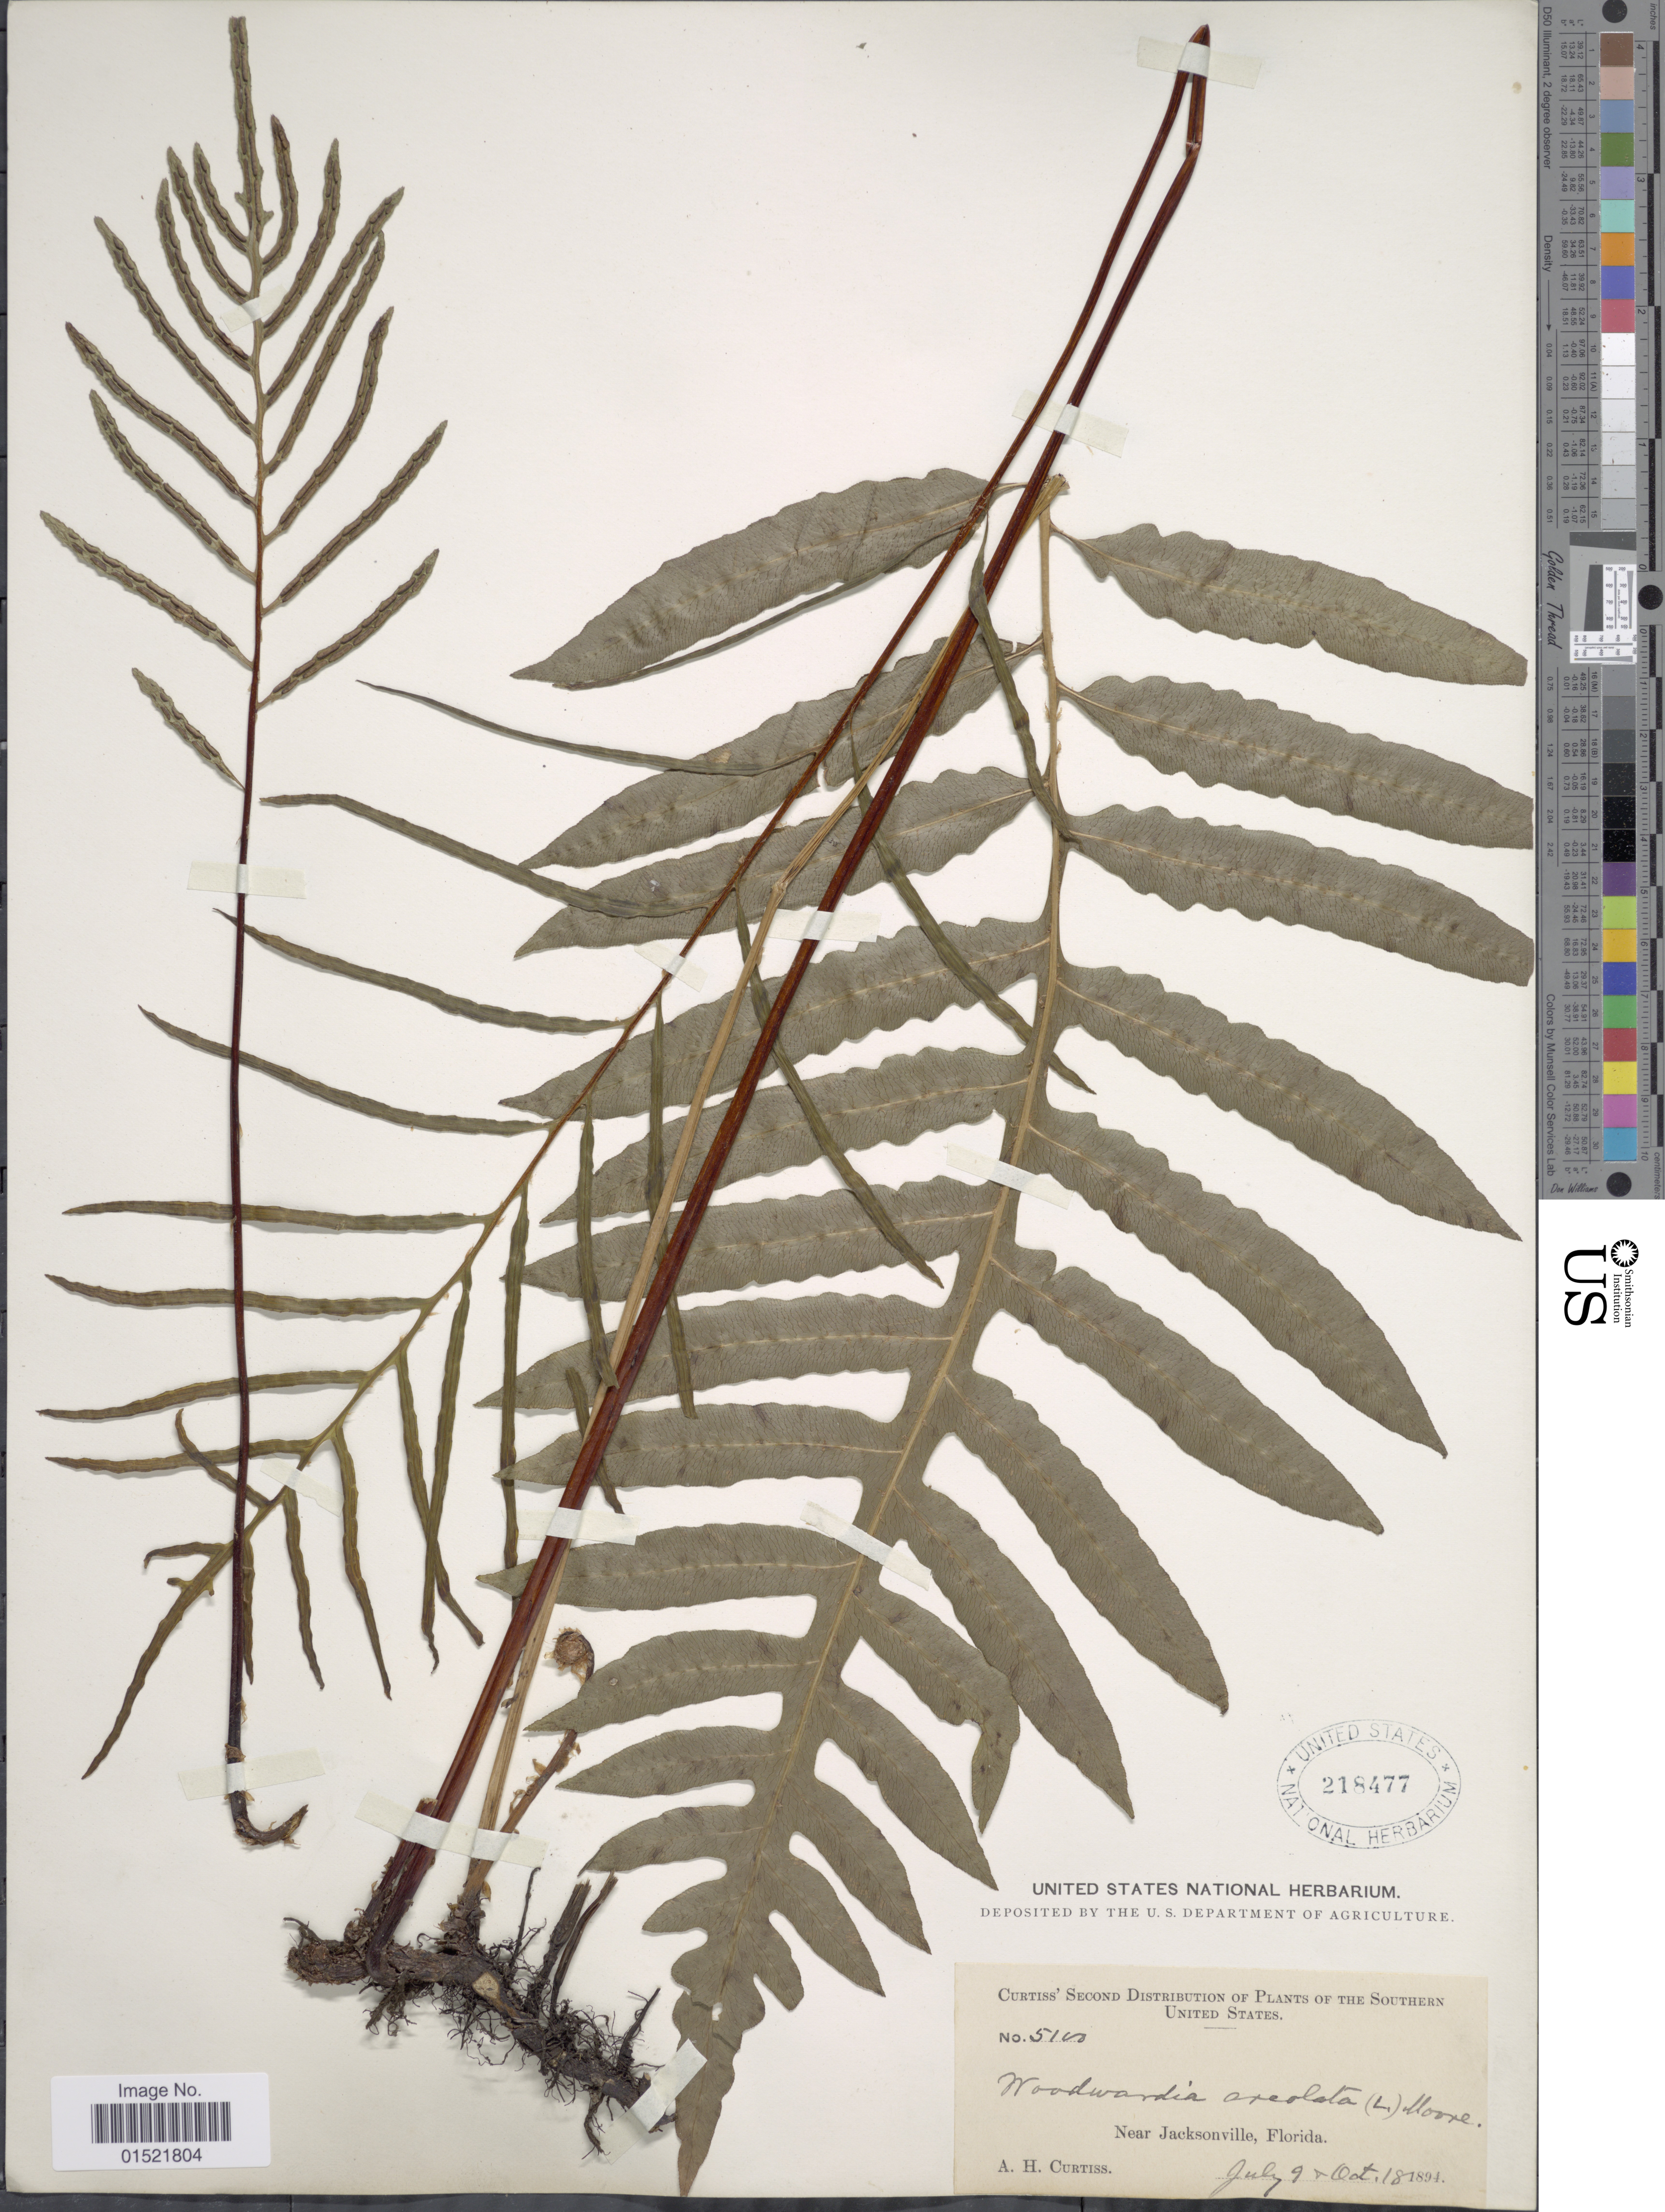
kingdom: Plantae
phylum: Tracheophyta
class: Polypodiopsida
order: Polypodiales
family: Blechnaceae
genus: Woodwardia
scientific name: Woodwardia areolata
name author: (L.) T. Moore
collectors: A. H. Curtiss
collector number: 5100*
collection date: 1894-07-09/1894-10-18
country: United States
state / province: Florida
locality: Southern United States, Near Jacksonville, Florida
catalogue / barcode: US 218477